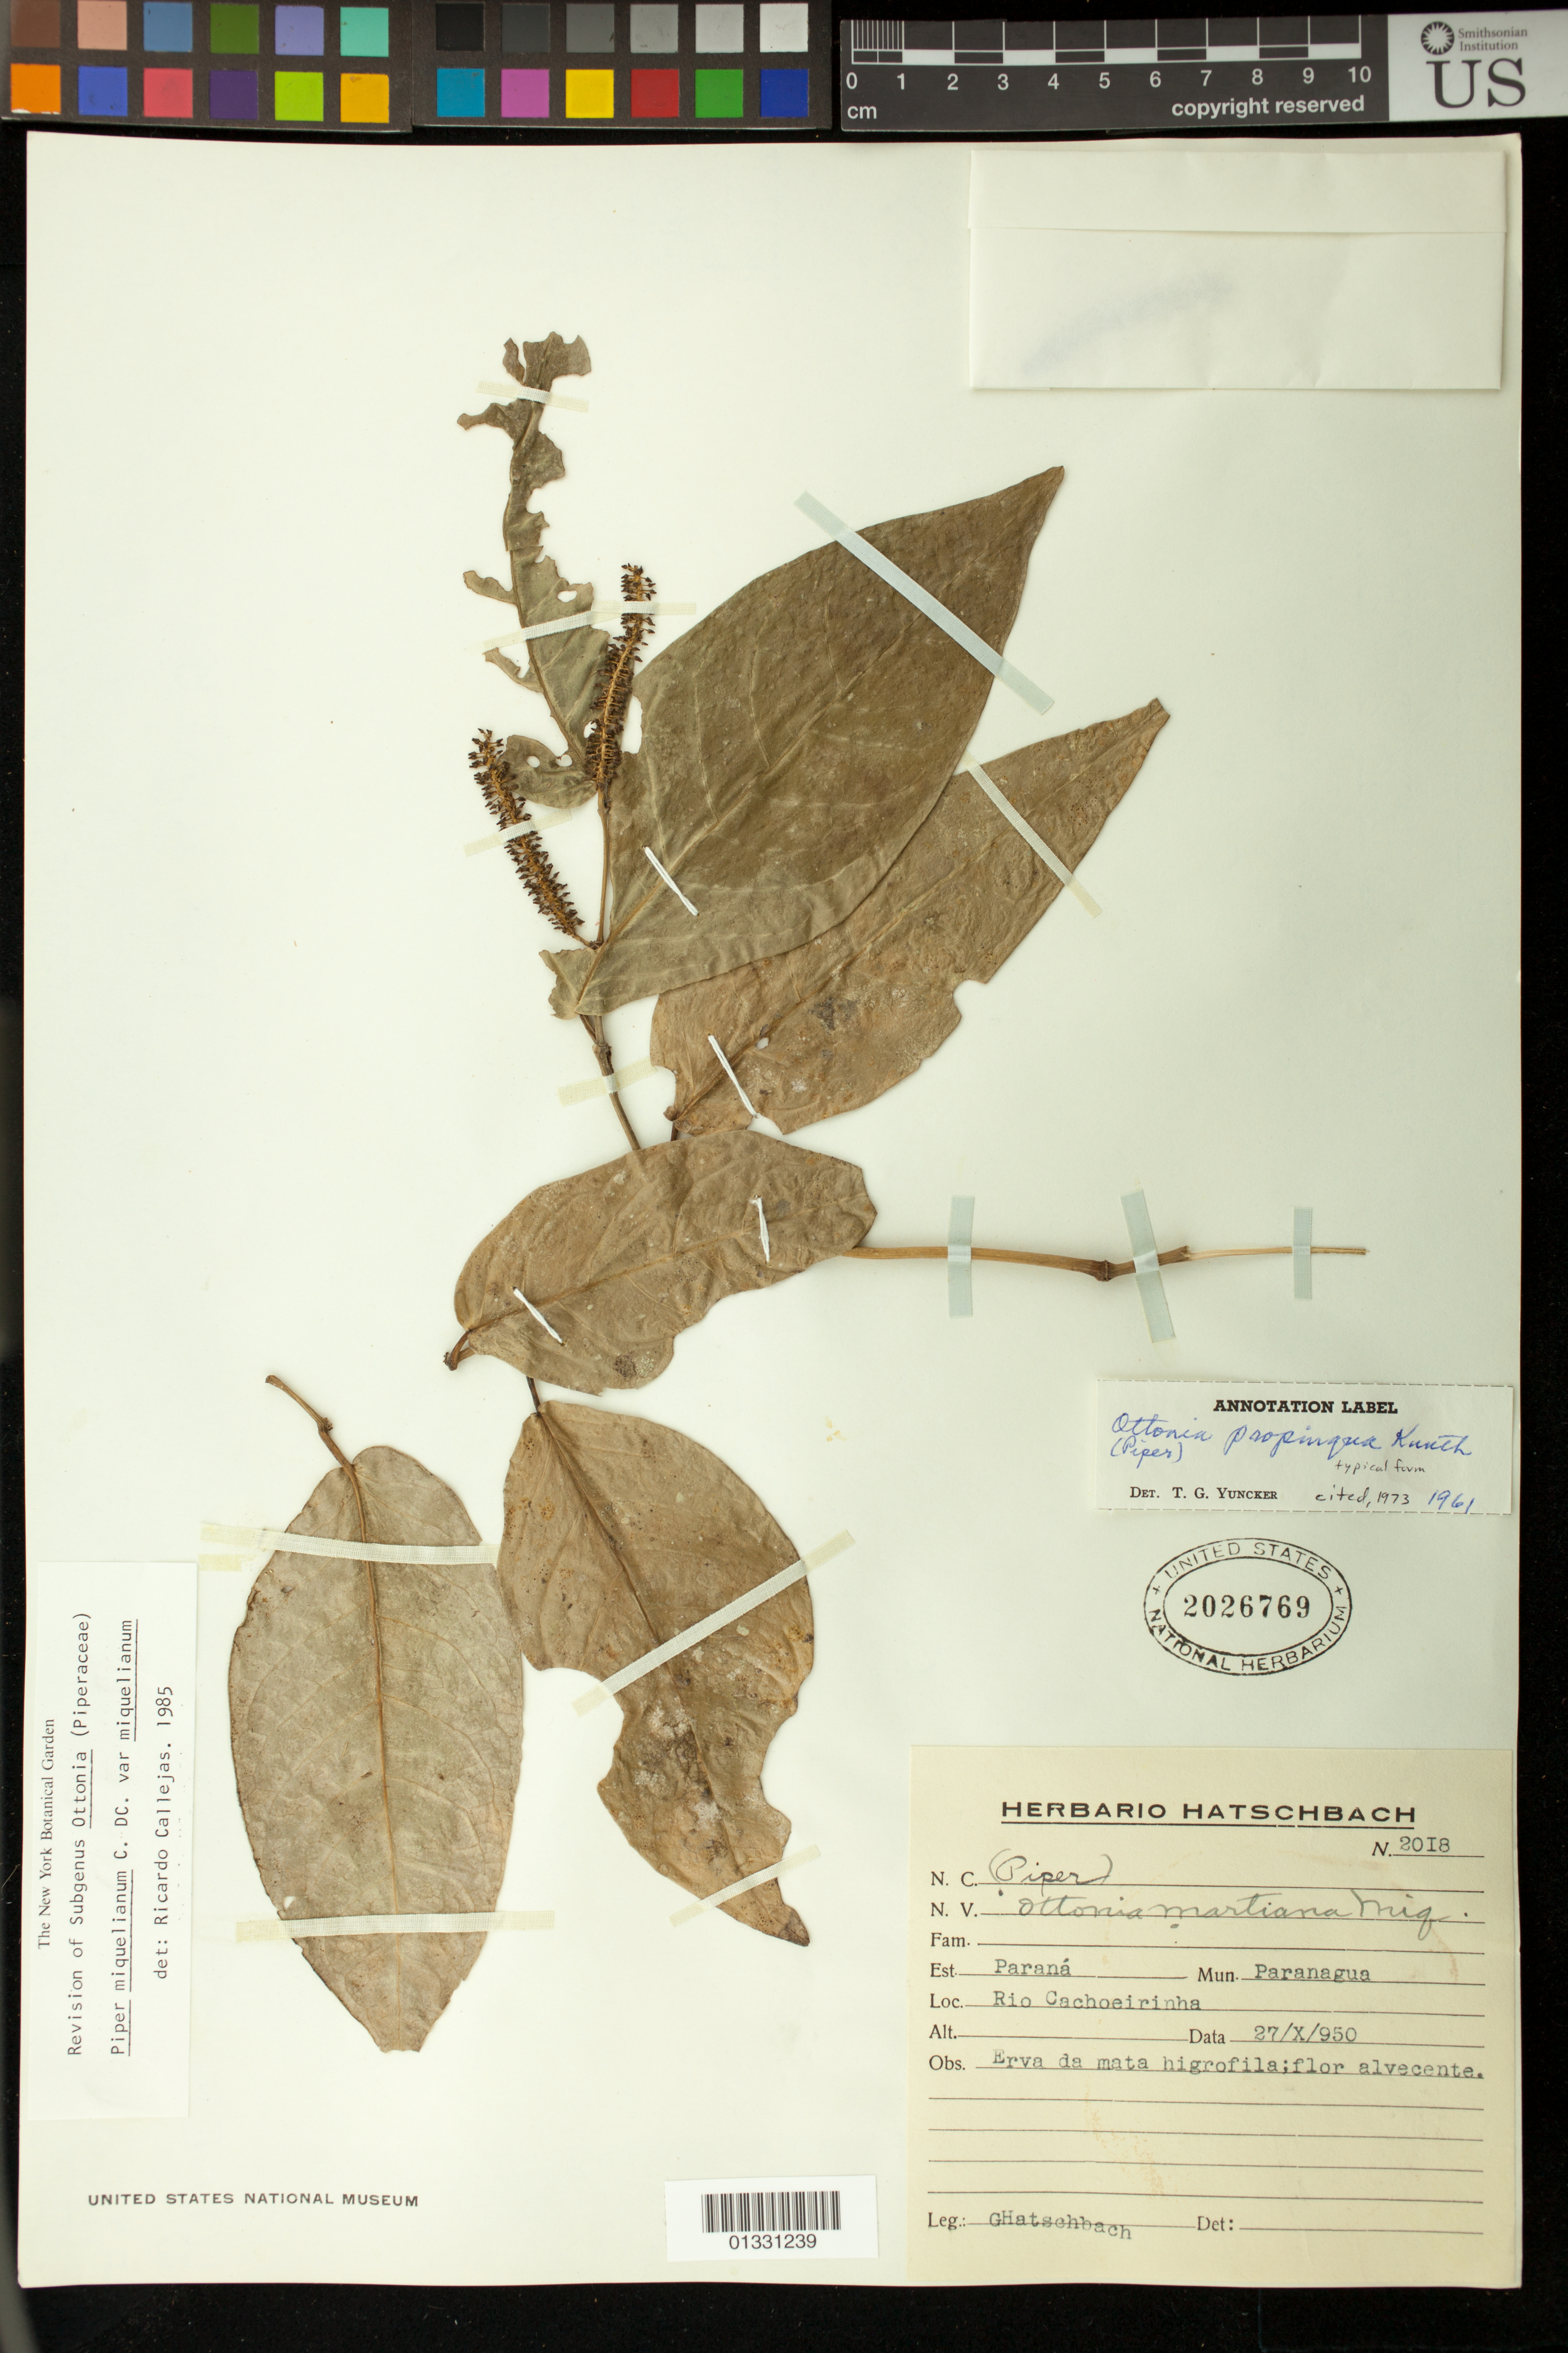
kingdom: Plantae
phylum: Tracheophyta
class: Magnoliopsida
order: Piperales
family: Piperaceae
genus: Piper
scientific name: Piper miquelianum var. miquelianum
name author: C. DC.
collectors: G. Hatschbach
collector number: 2018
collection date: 1950-10-27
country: Brazil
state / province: Paraná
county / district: Paranaguá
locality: Rio Cachoeirinha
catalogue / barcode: US 2026769